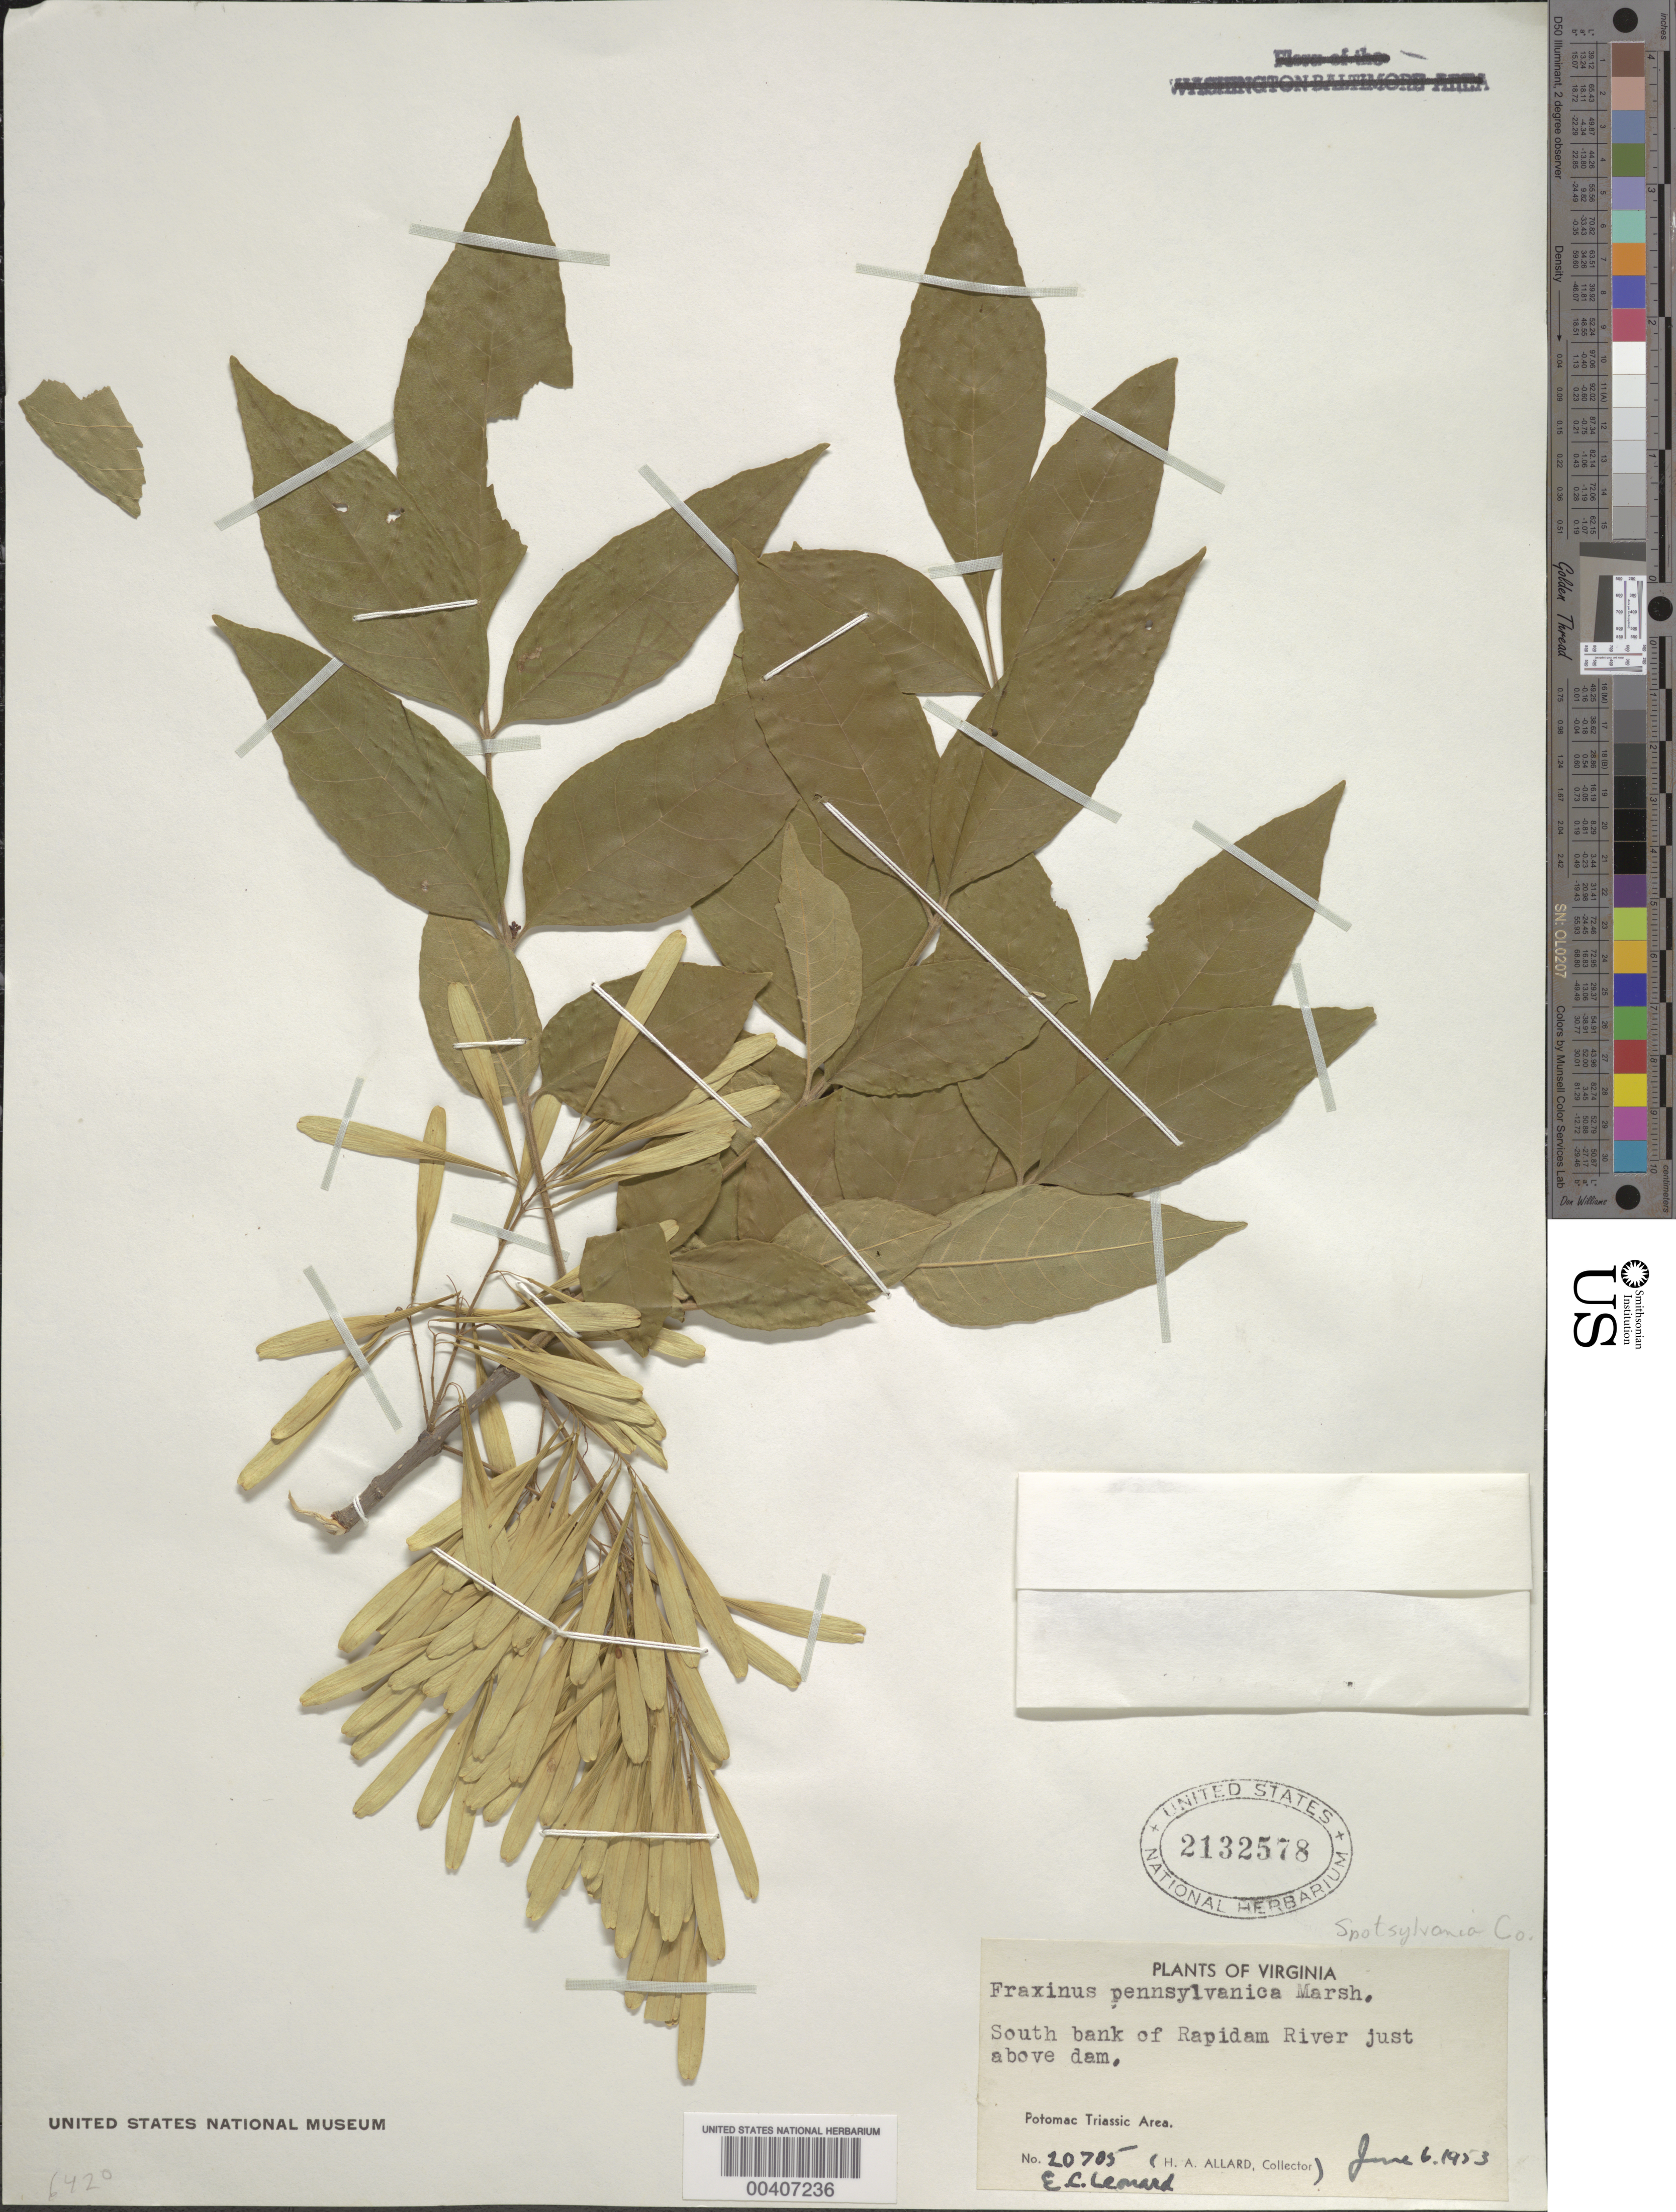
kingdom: Plantae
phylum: Tracheophyta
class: Magnoliopsida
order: Lamiales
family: Oleaceae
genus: Fraxinus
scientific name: Fraxinus pennsylvanica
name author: Marshall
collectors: E. C. Leonard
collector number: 20705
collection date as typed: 06 Jun 1953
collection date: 1953-06-06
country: United States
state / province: Virginia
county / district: Spotsylvania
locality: Rapidam river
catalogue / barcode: US 2132578